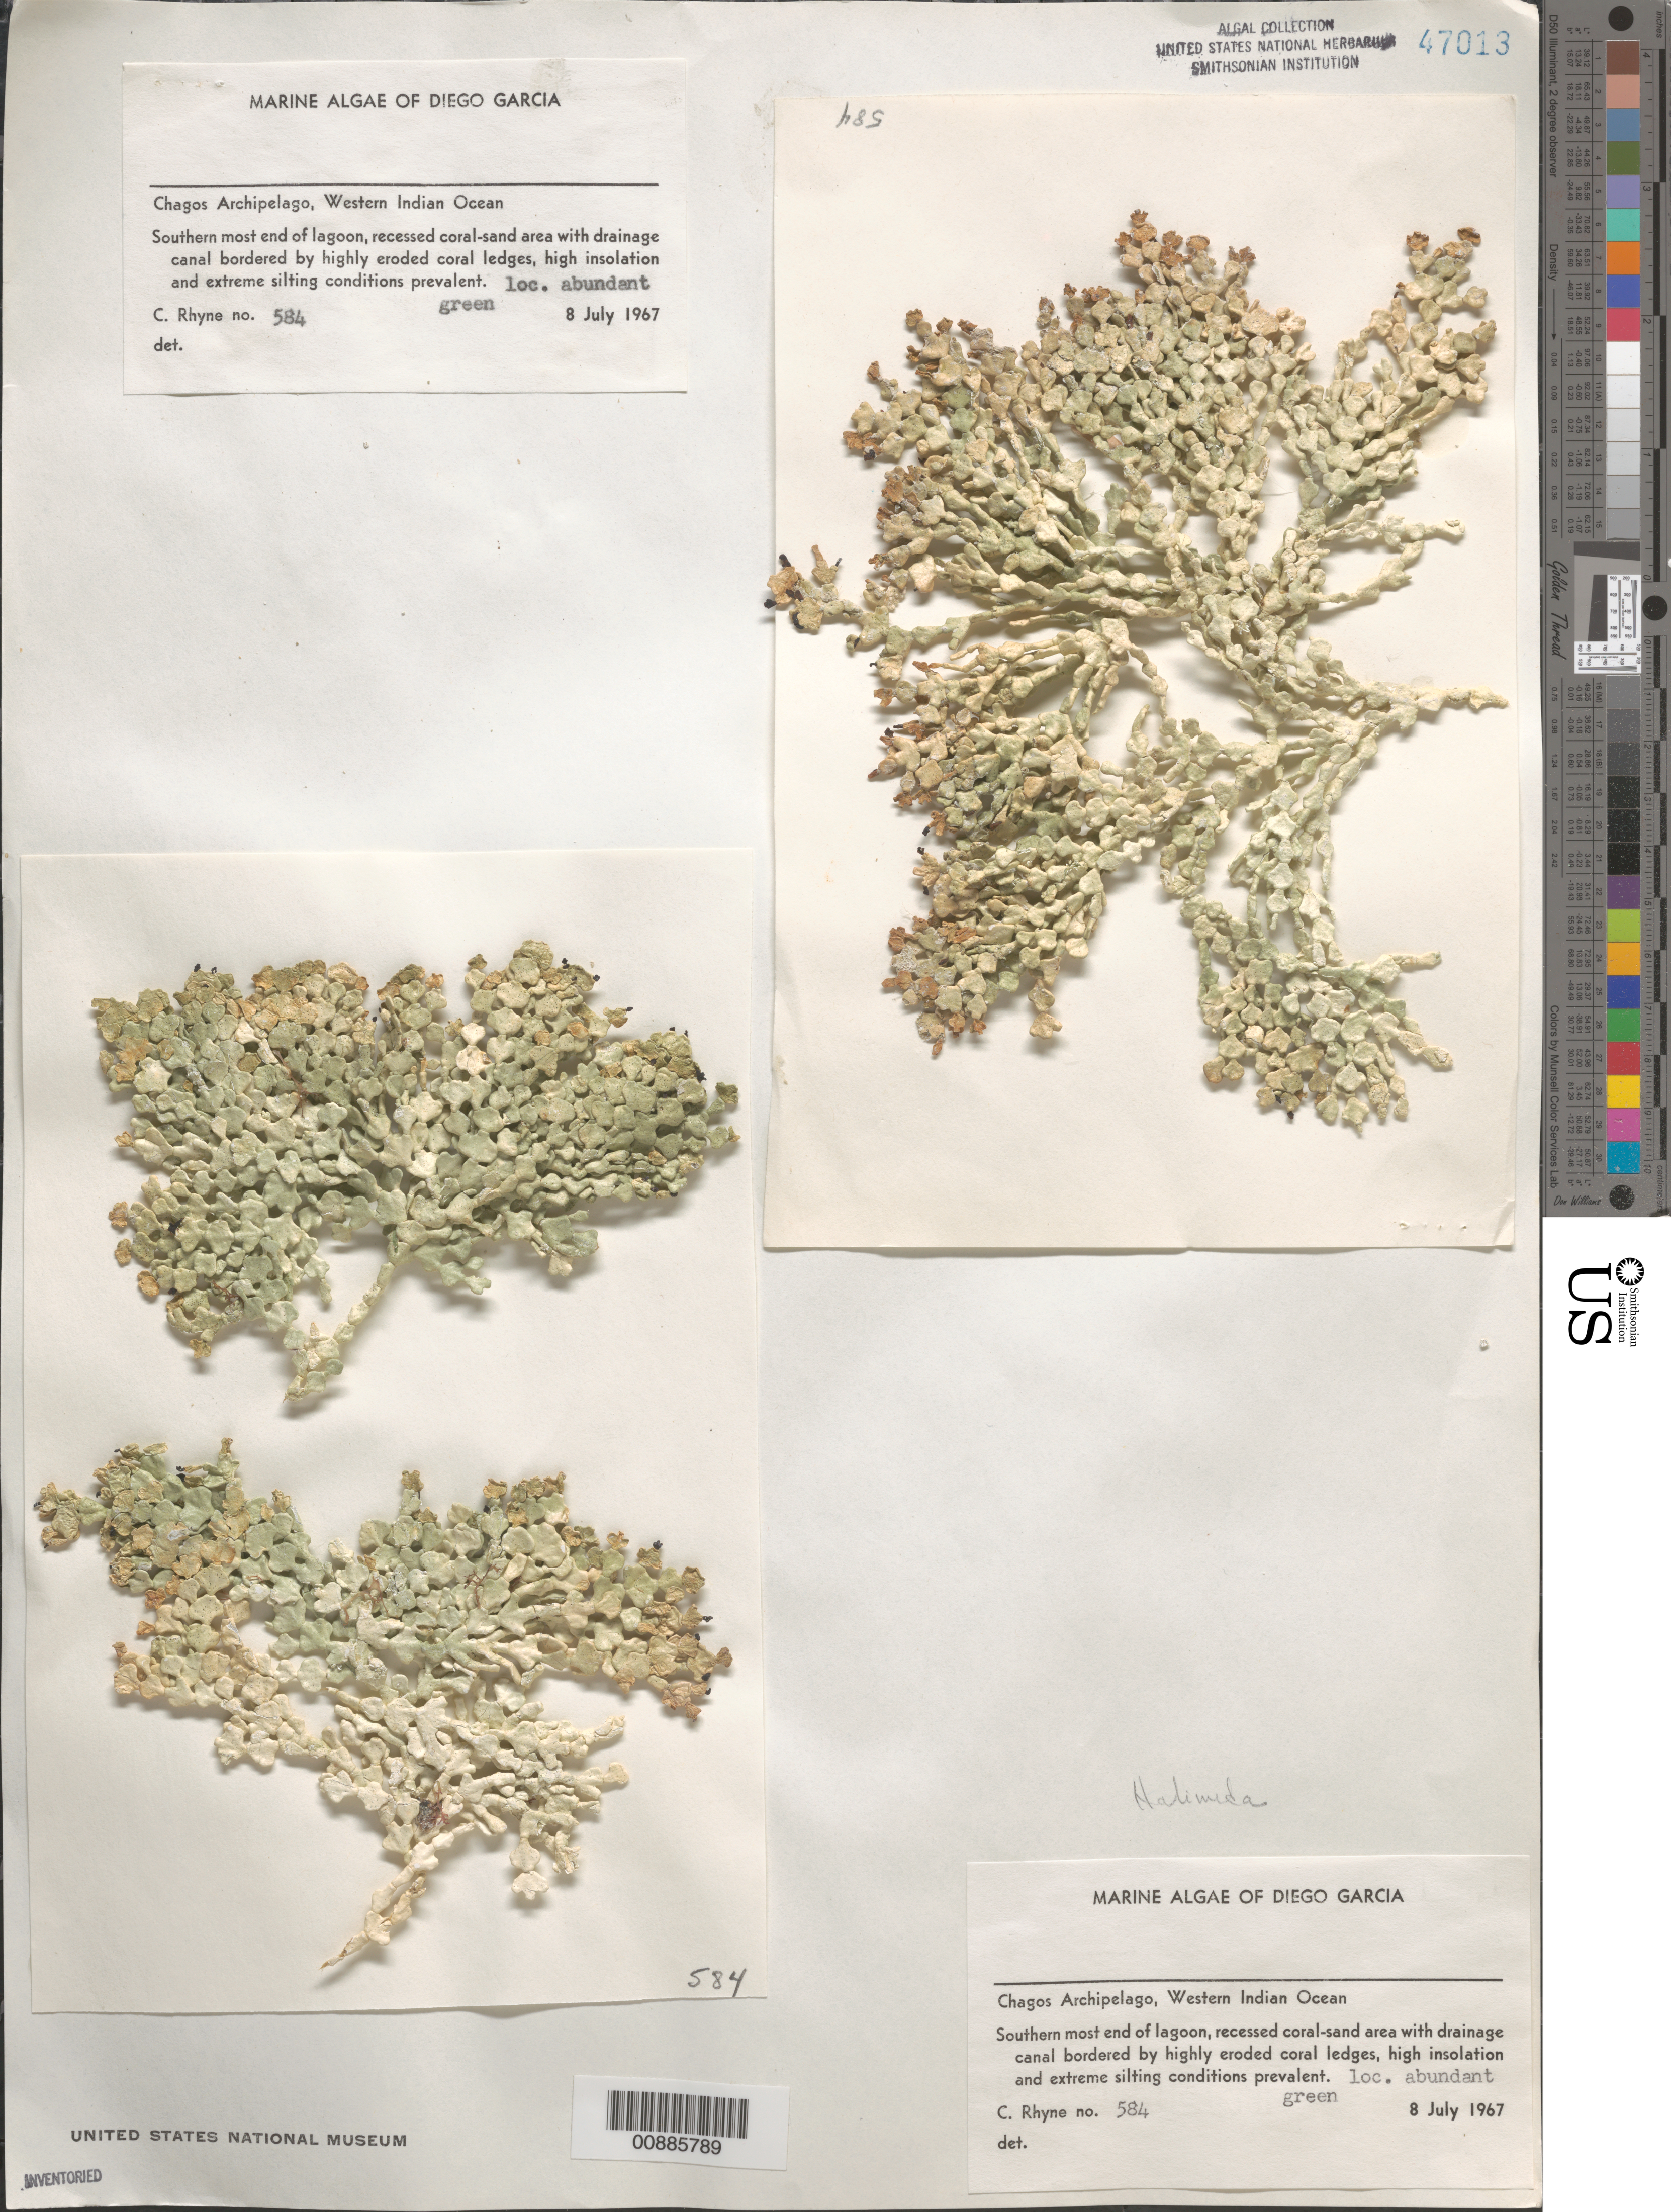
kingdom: Plantae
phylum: Chlorophyta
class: Ulvophyceae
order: Bryopsidales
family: Halimedaceae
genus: Halimeda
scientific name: Halimeda sp.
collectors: C. Rhyne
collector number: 584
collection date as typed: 08 Jul 1967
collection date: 1967-07-08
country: British Indian Ocean Territory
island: Diego Garcia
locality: South end of lagoon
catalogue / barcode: US 47013